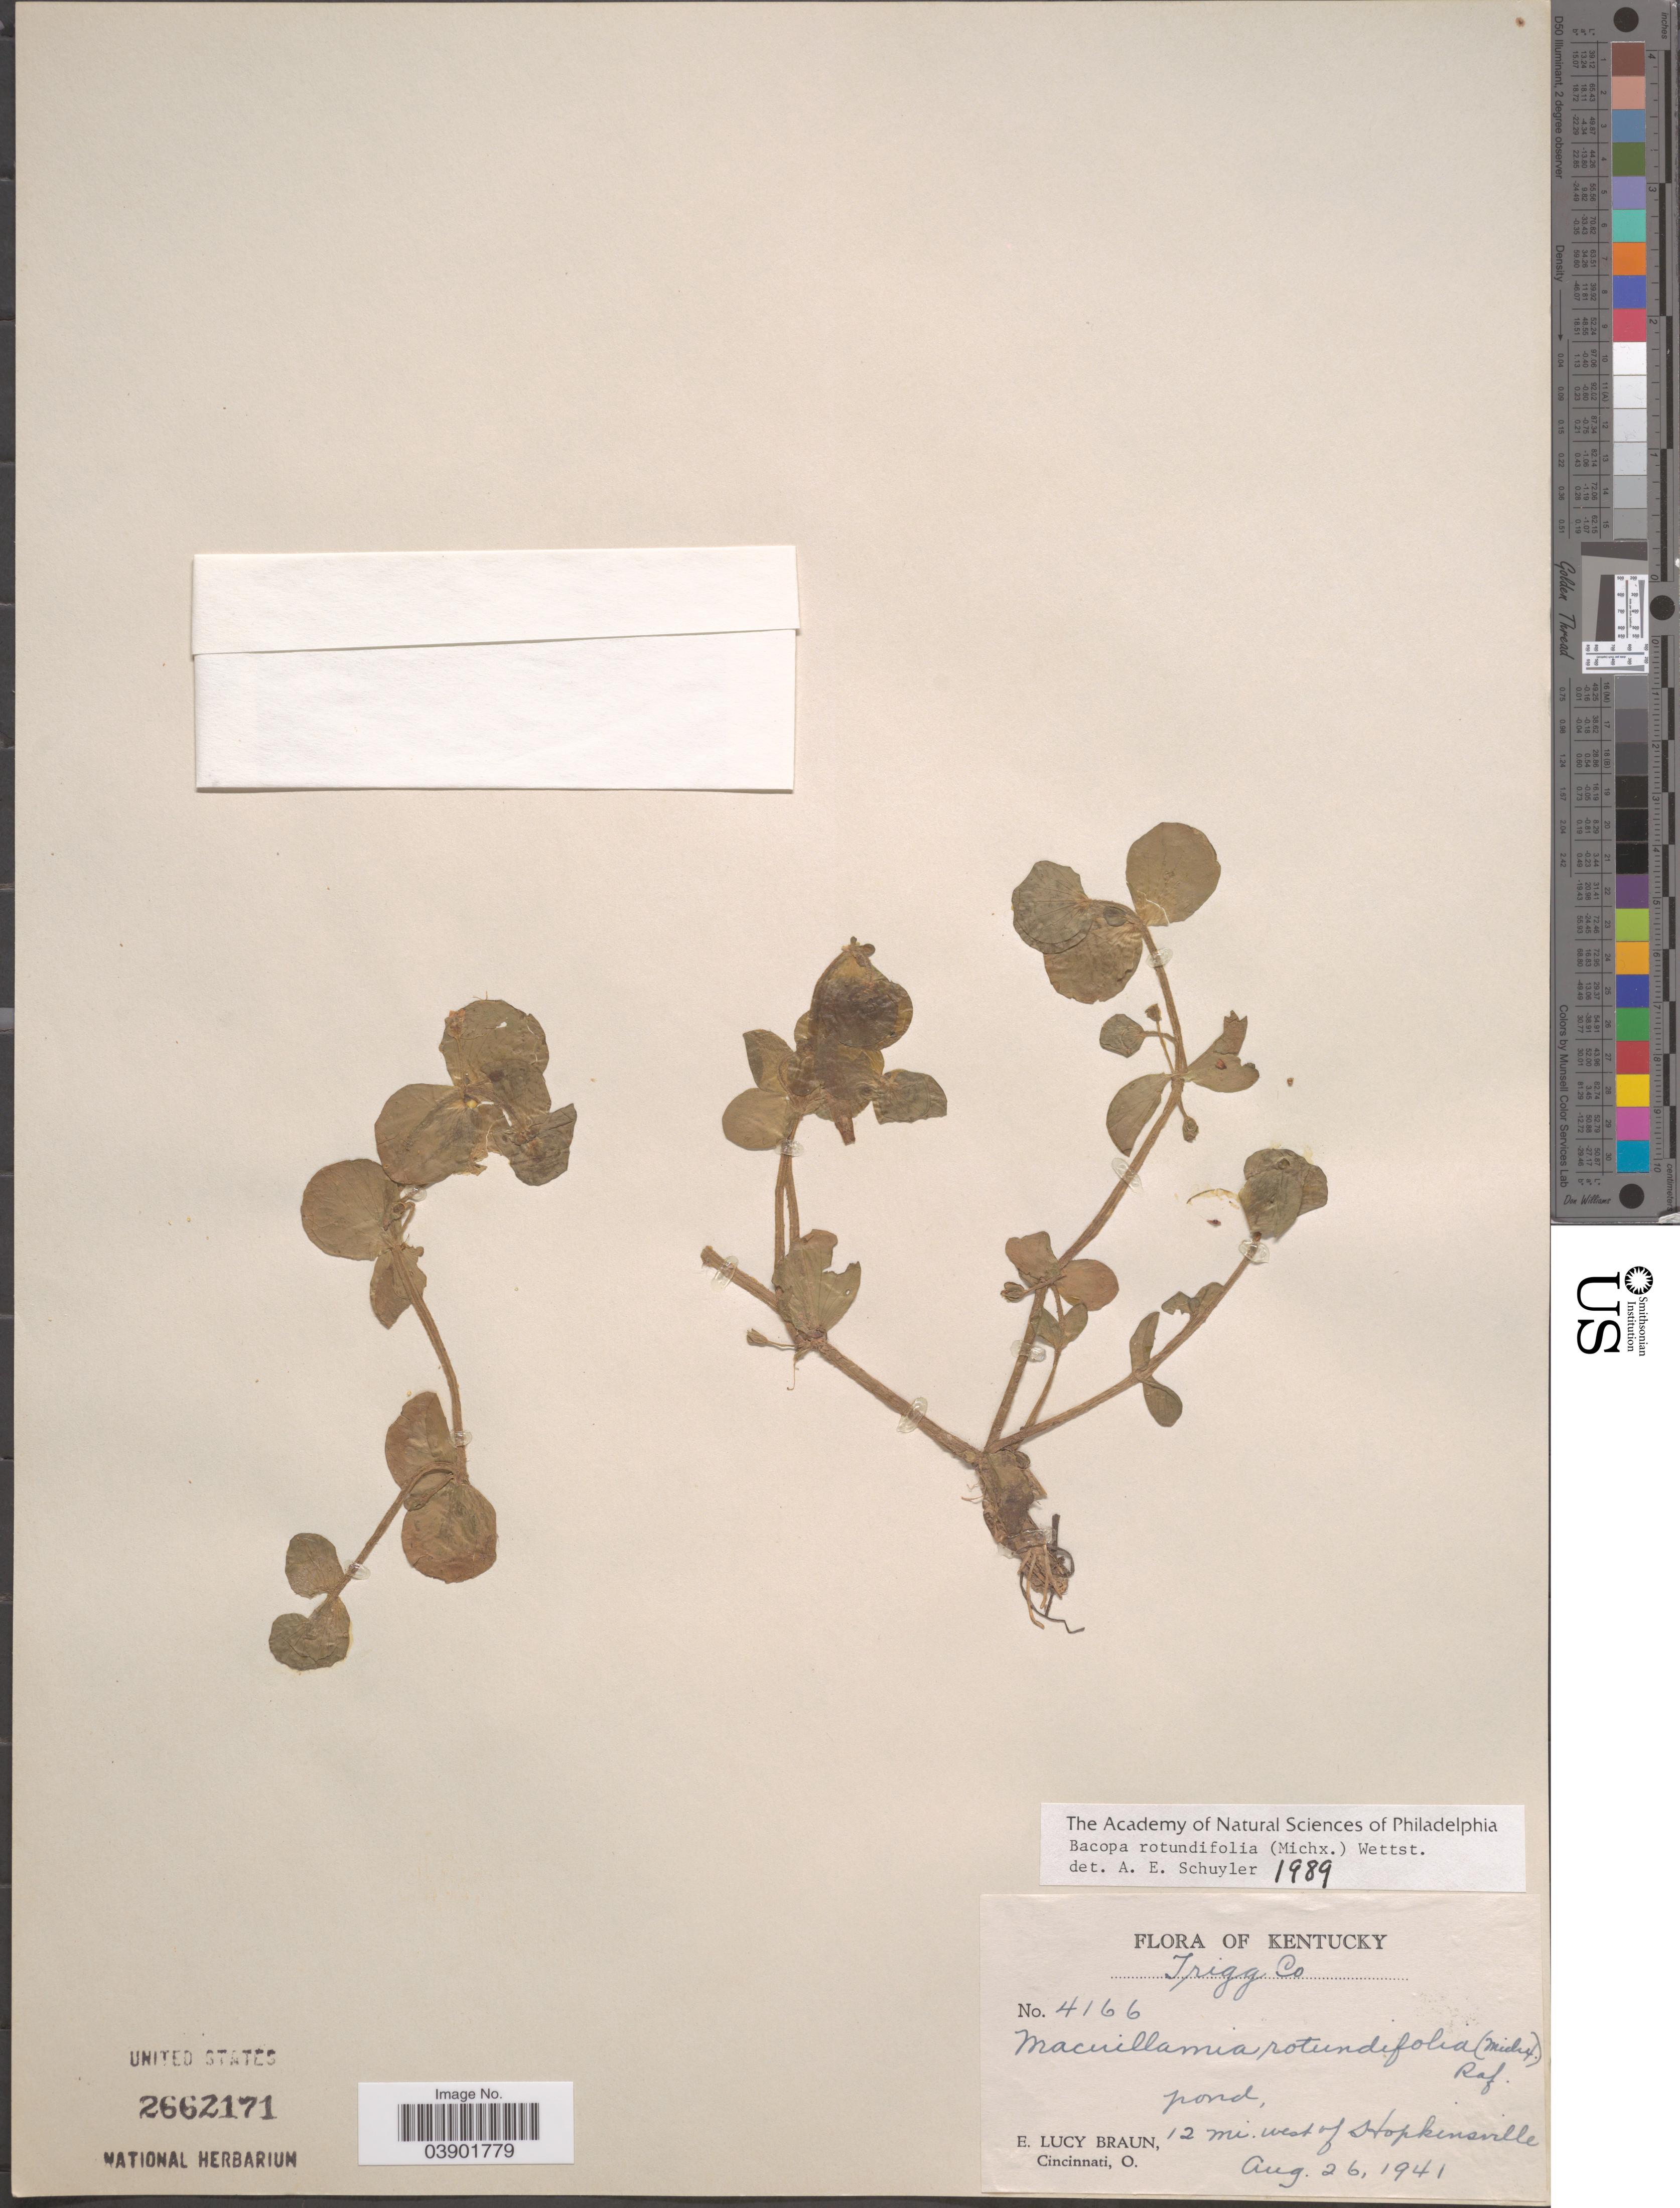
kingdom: Plantae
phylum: Tracheophyta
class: Magnoliopsida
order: Lamiales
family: Plantaginaceae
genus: Bacopa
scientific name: Bacopa rotundifolia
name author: (Michx.) Wettst.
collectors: E. L. Braun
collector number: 4166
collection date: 1941-08-26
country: United States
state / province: Kentucky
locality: Trigg Co. 12 mi. west of Hopkinsville.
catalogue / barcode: US 2662171